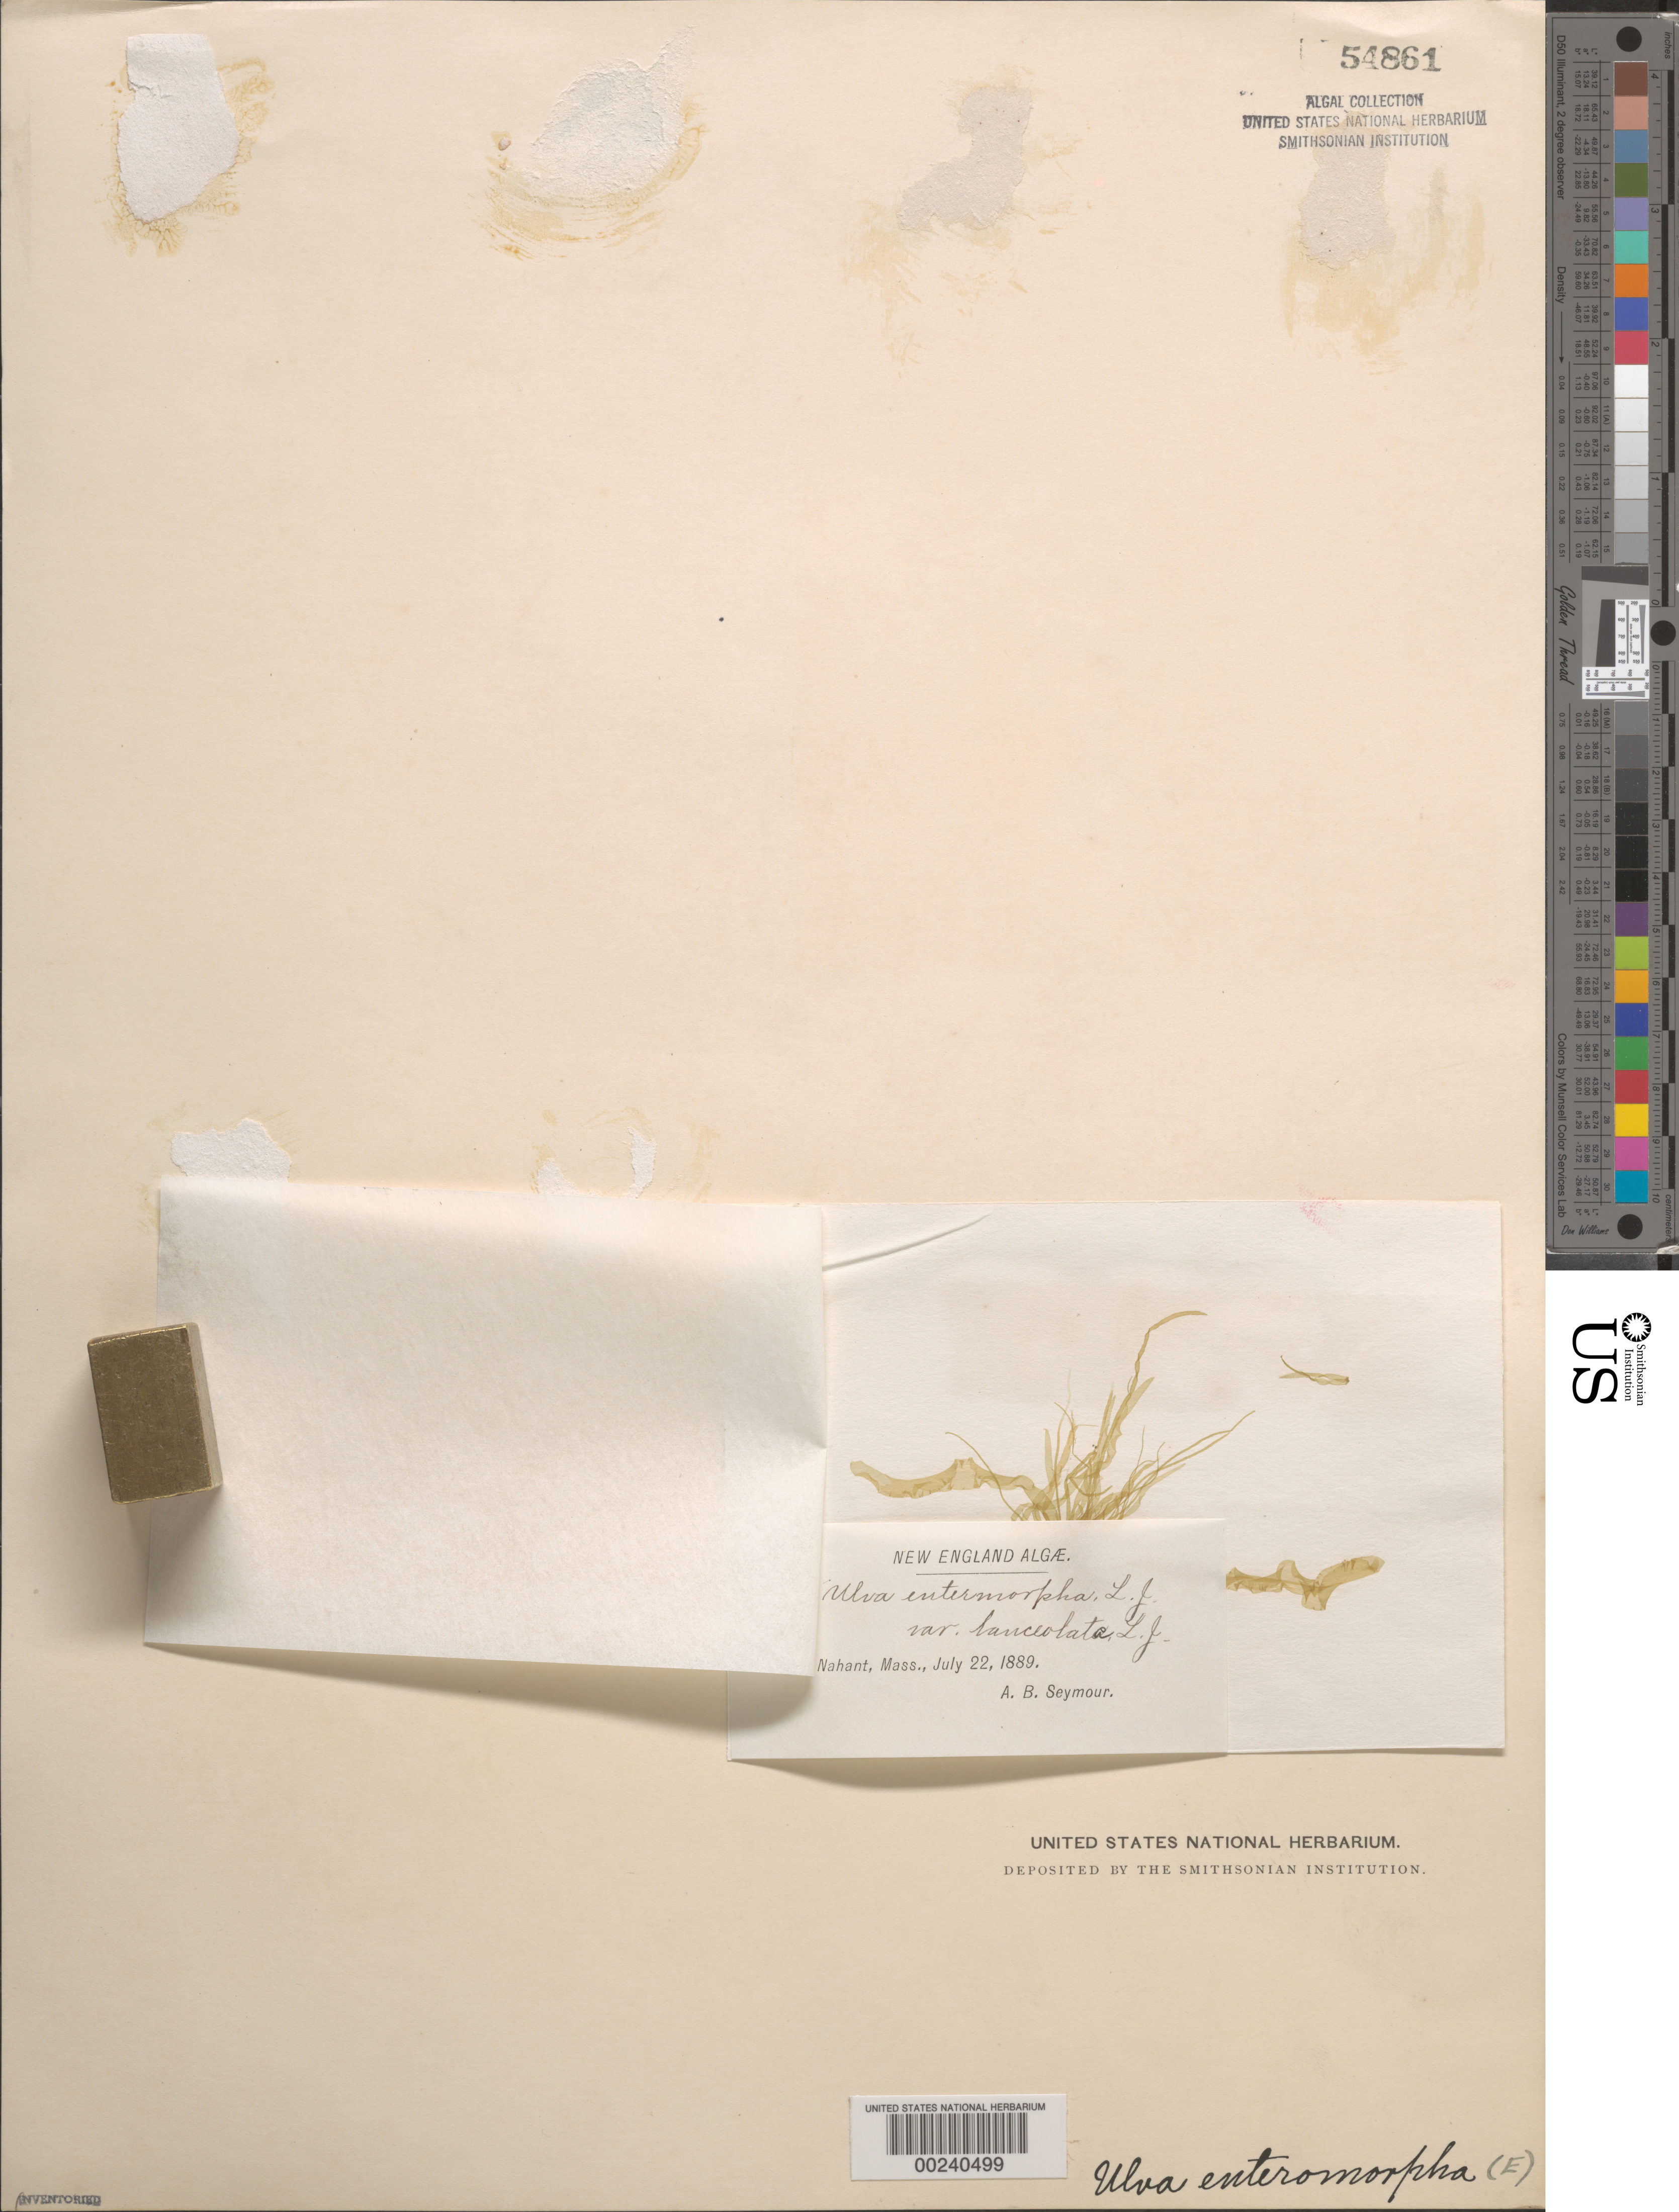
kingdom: Plantae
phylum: Chlorophyta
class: Ulvophyceae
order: Ulvales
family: Ulvaceae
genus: Ulva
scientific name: Ulva enteromorpha var. lanceolata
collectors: A. Seymour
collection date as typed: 22 Jul 1889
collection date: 1889-07-22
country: United States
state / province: Massachusetts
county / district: Essex County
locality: Nahant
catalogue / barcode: US 54861